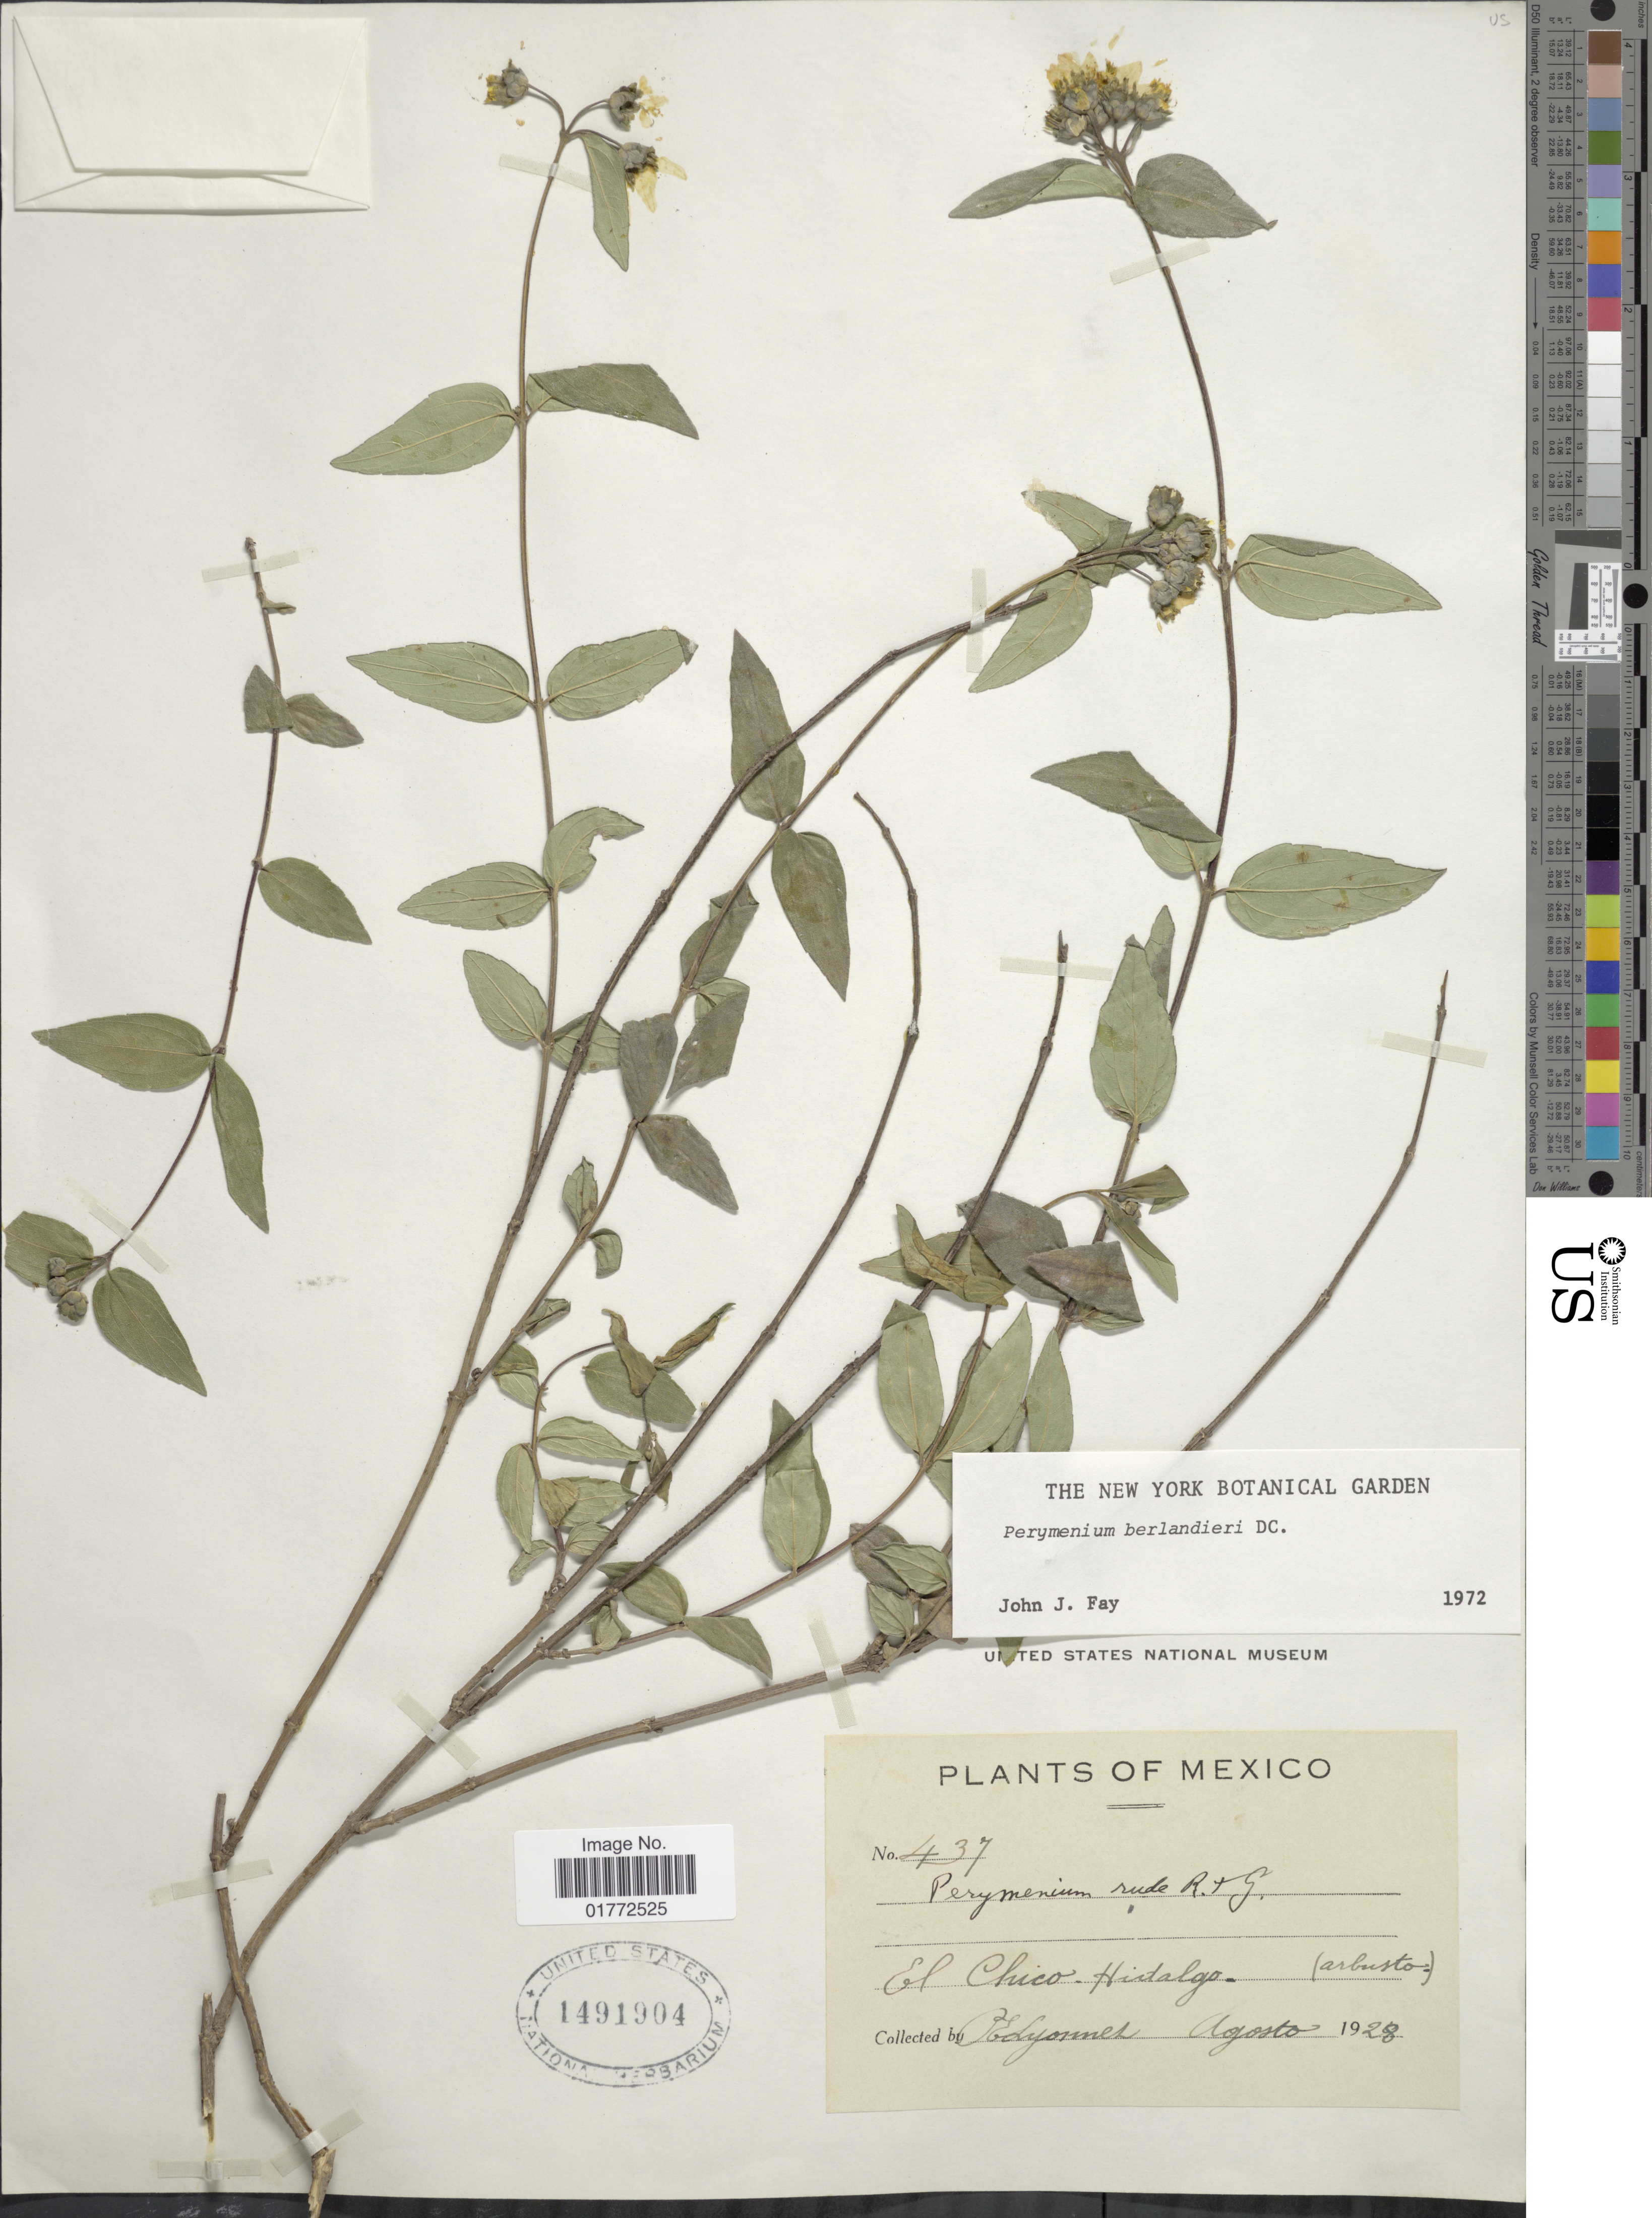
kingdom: Plantae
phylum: Tracheophyta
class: Magnoliopsida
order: Asterales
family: Asteraceae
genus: Perymenium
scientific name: Perymenium berlandieri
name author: DC.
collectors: P. Lyonnet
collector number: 437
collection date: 1928-08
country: Mexico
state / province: Hidalgo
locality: El Chico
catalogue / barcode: US 1491904